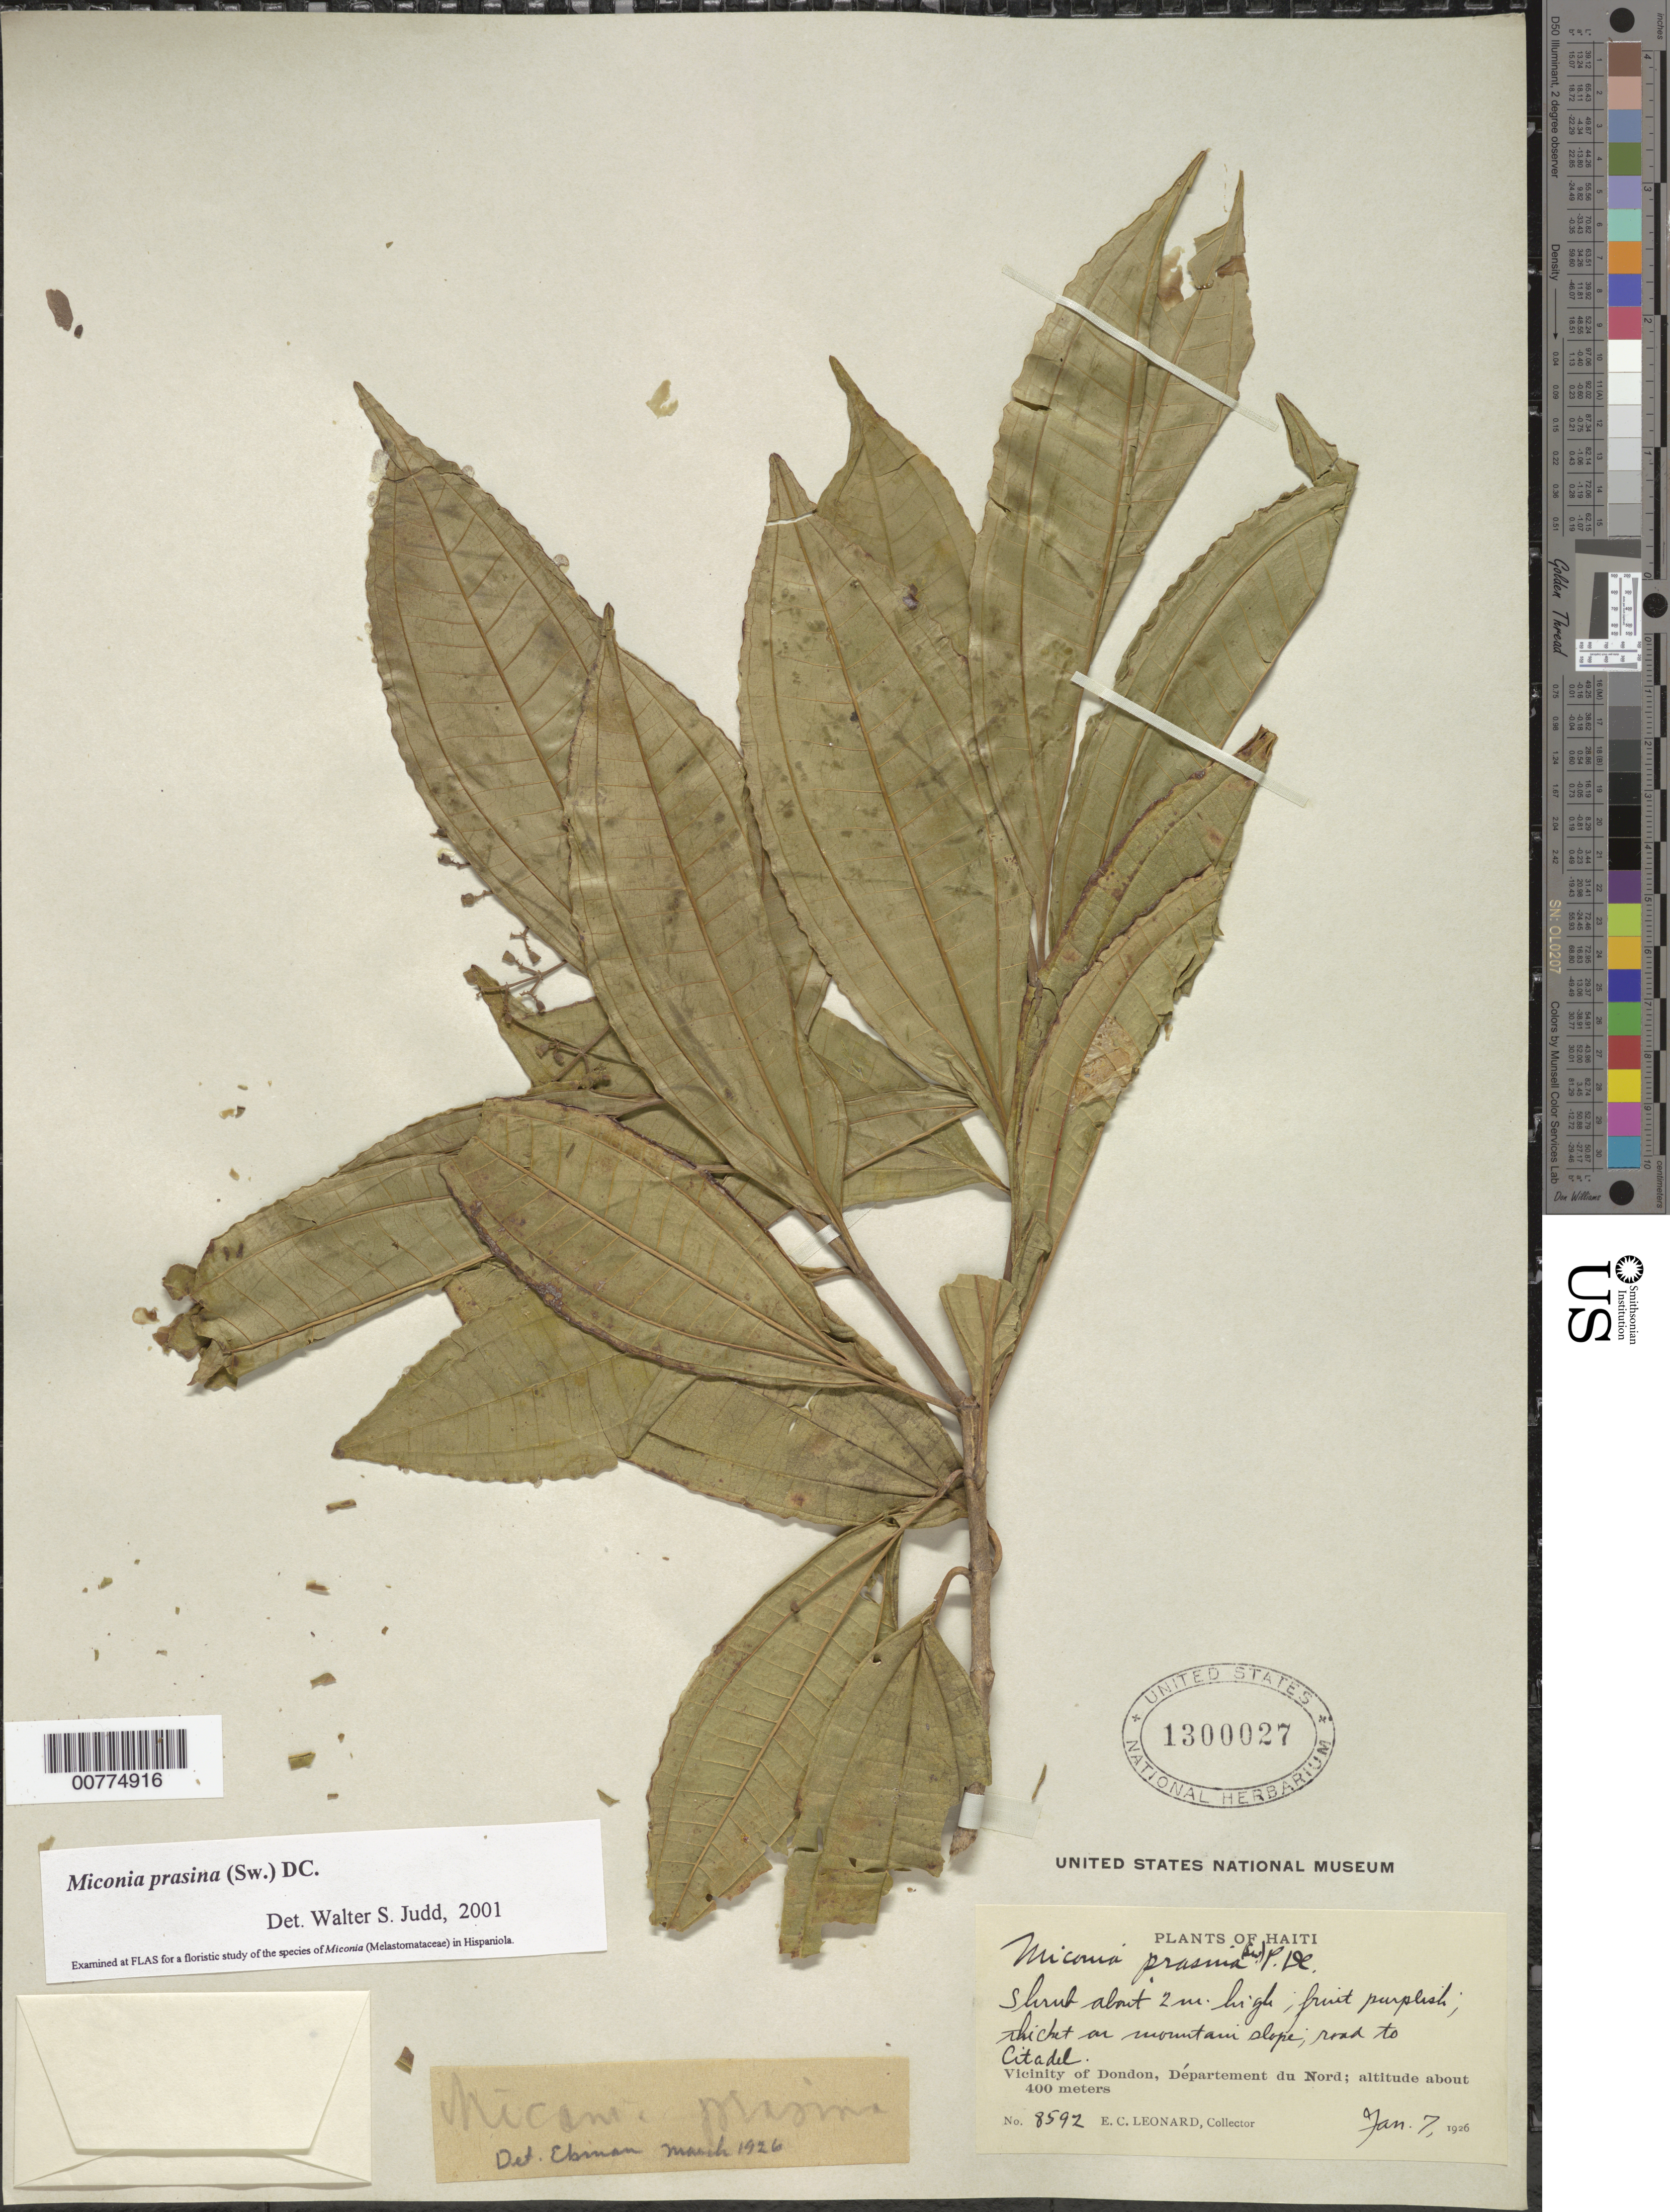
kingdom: Plantae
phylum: Tracheophyta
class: Magnoliopsida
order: Myrtales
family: Melastomataceae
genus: Miconia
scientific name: Miconia prasina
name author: (Sw.) DC.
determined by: Judd, Walter S.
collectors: E. C. Leonard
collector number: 8592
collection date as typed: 07 Jan 1926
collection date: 1926-01-07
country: Haiti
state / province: Nord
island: Hispaniola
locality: Vicinity of Dondon, road to Citadel.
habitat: Thicket on mountain slope.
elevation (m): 400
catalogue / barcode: US 1300027